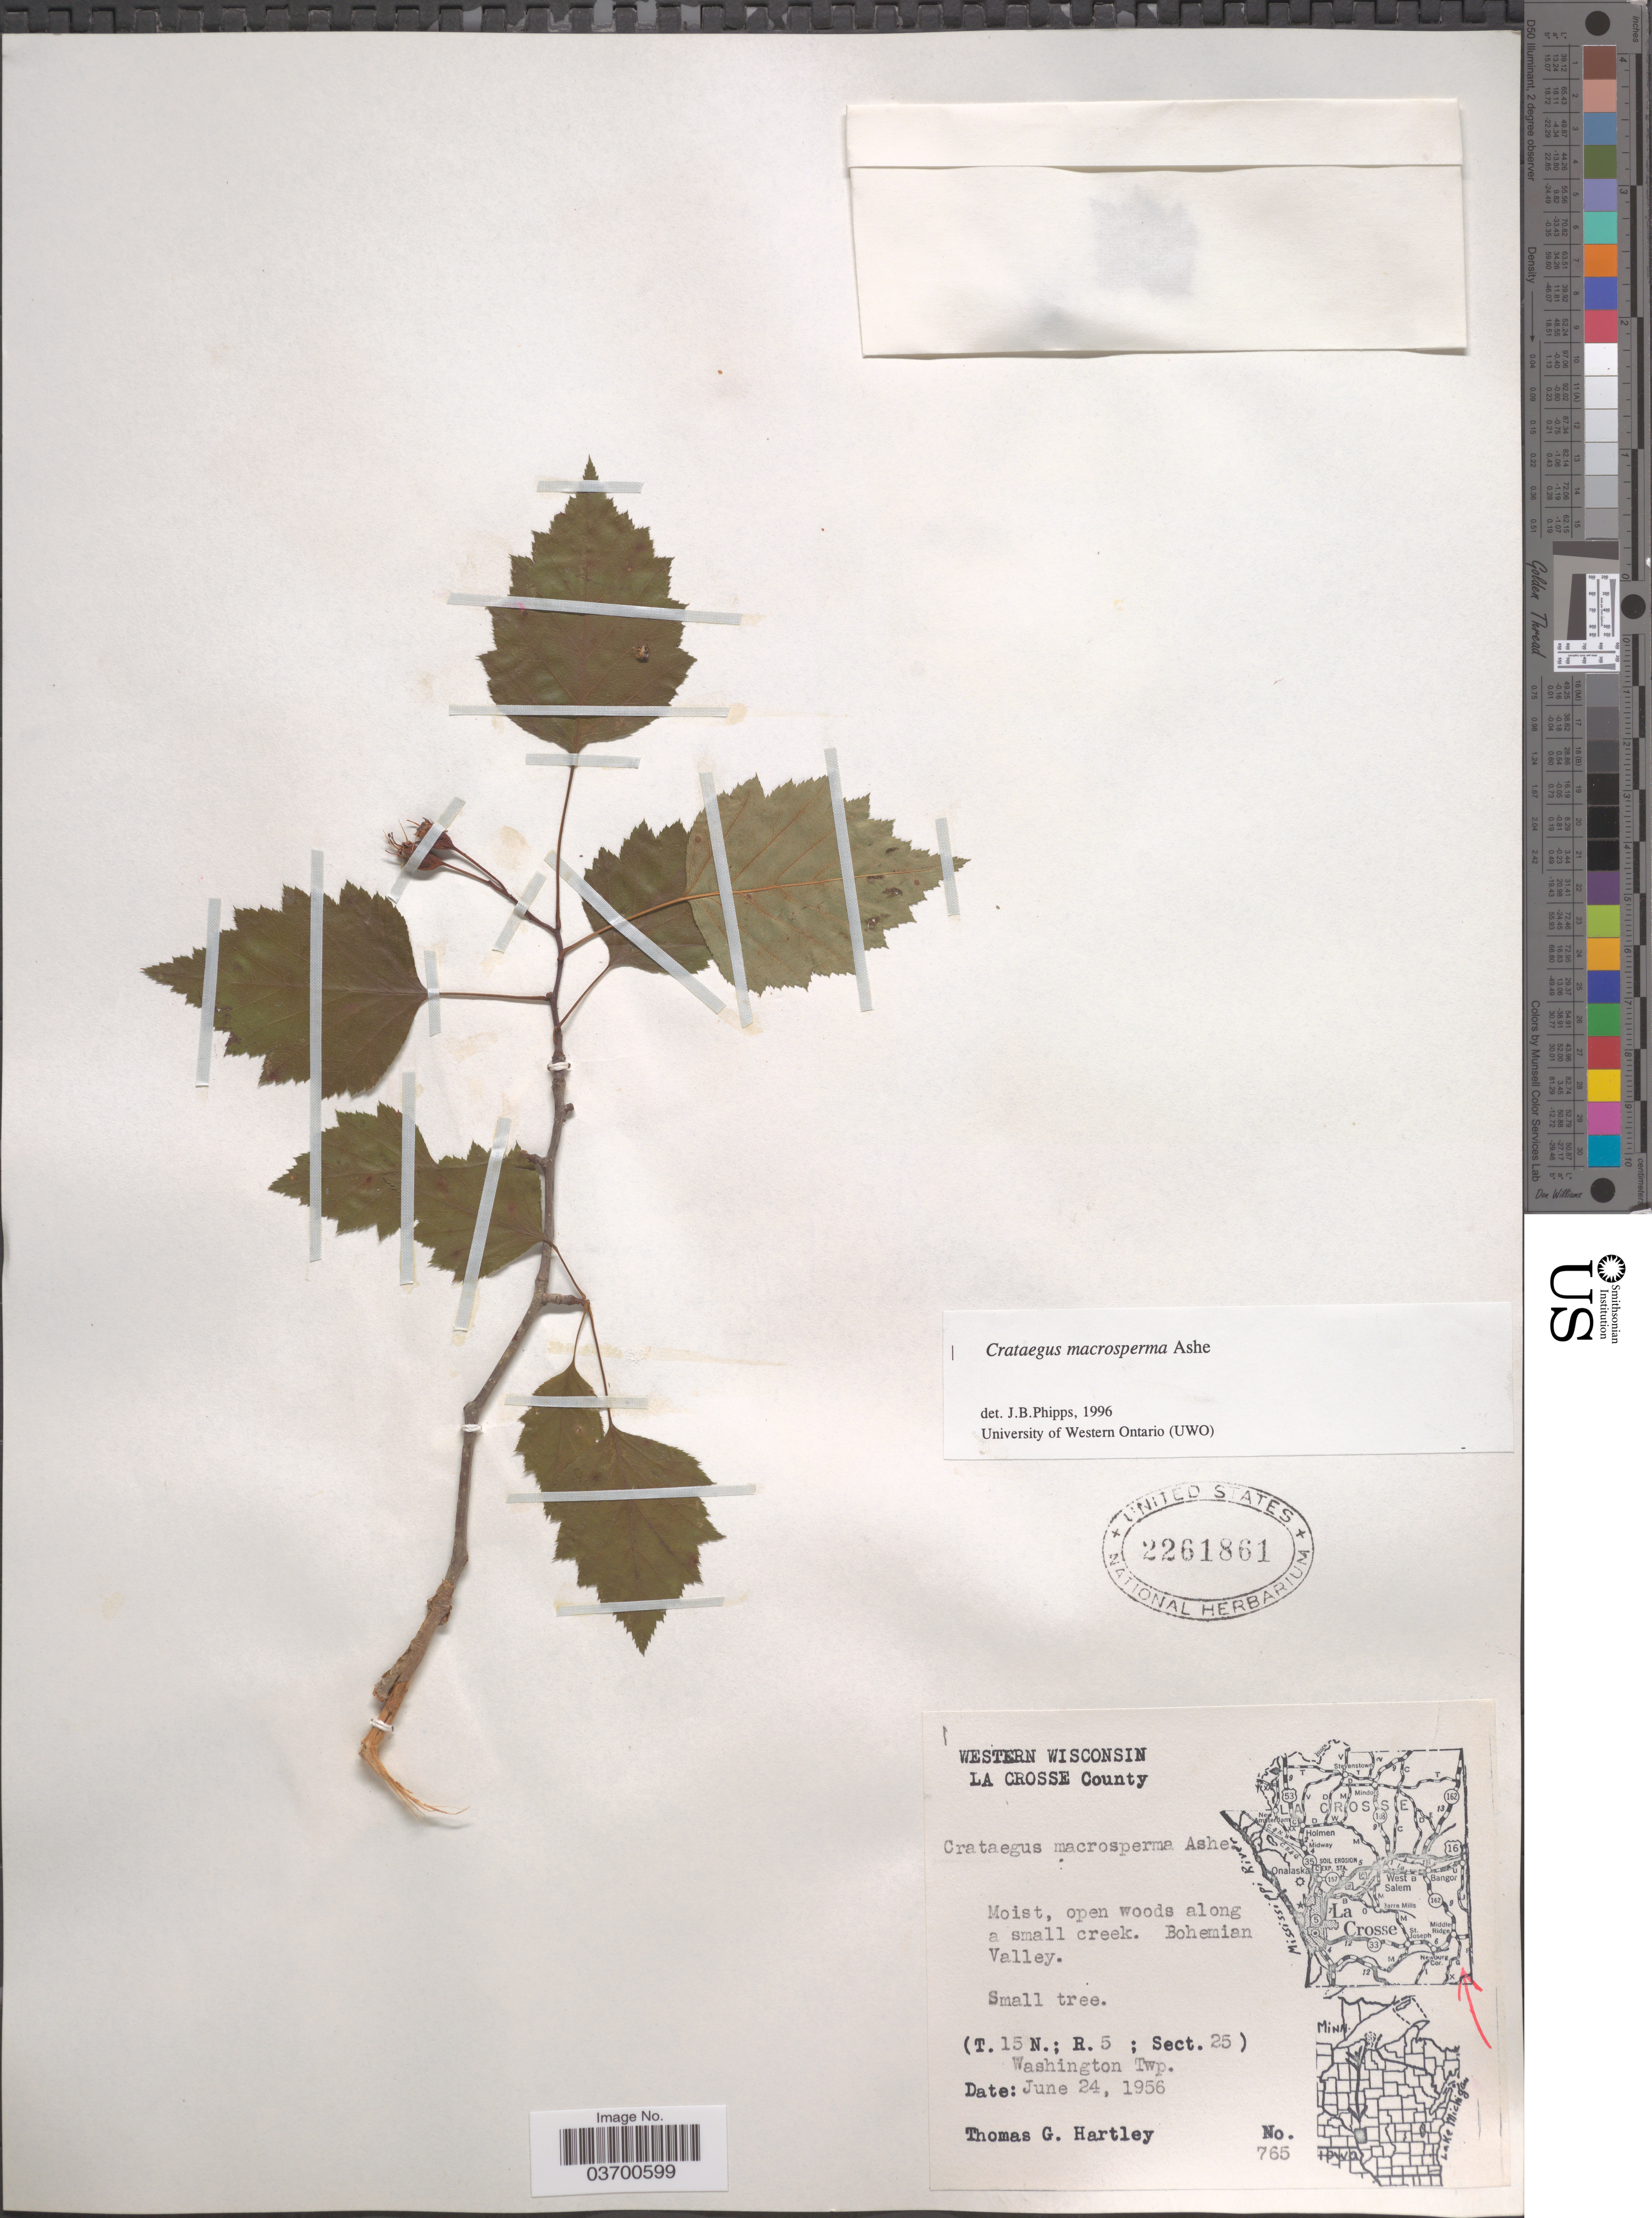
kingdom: Plantae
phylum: Tracheophyta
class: Magnoliopsida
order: Rosales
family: Rosaceae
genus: Crataegus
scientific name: Crataegus macrosperma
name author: Ashe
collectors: T. G. Hartley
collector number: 765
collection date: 1956-06-24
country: United States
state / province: Wisconsin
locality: Western Wisconsin. La Crosse County. Bohemian Valley. (T. 15 N. ; R. 5 ; Sect. 25) Washinton Twp.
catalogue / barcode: US 2261861